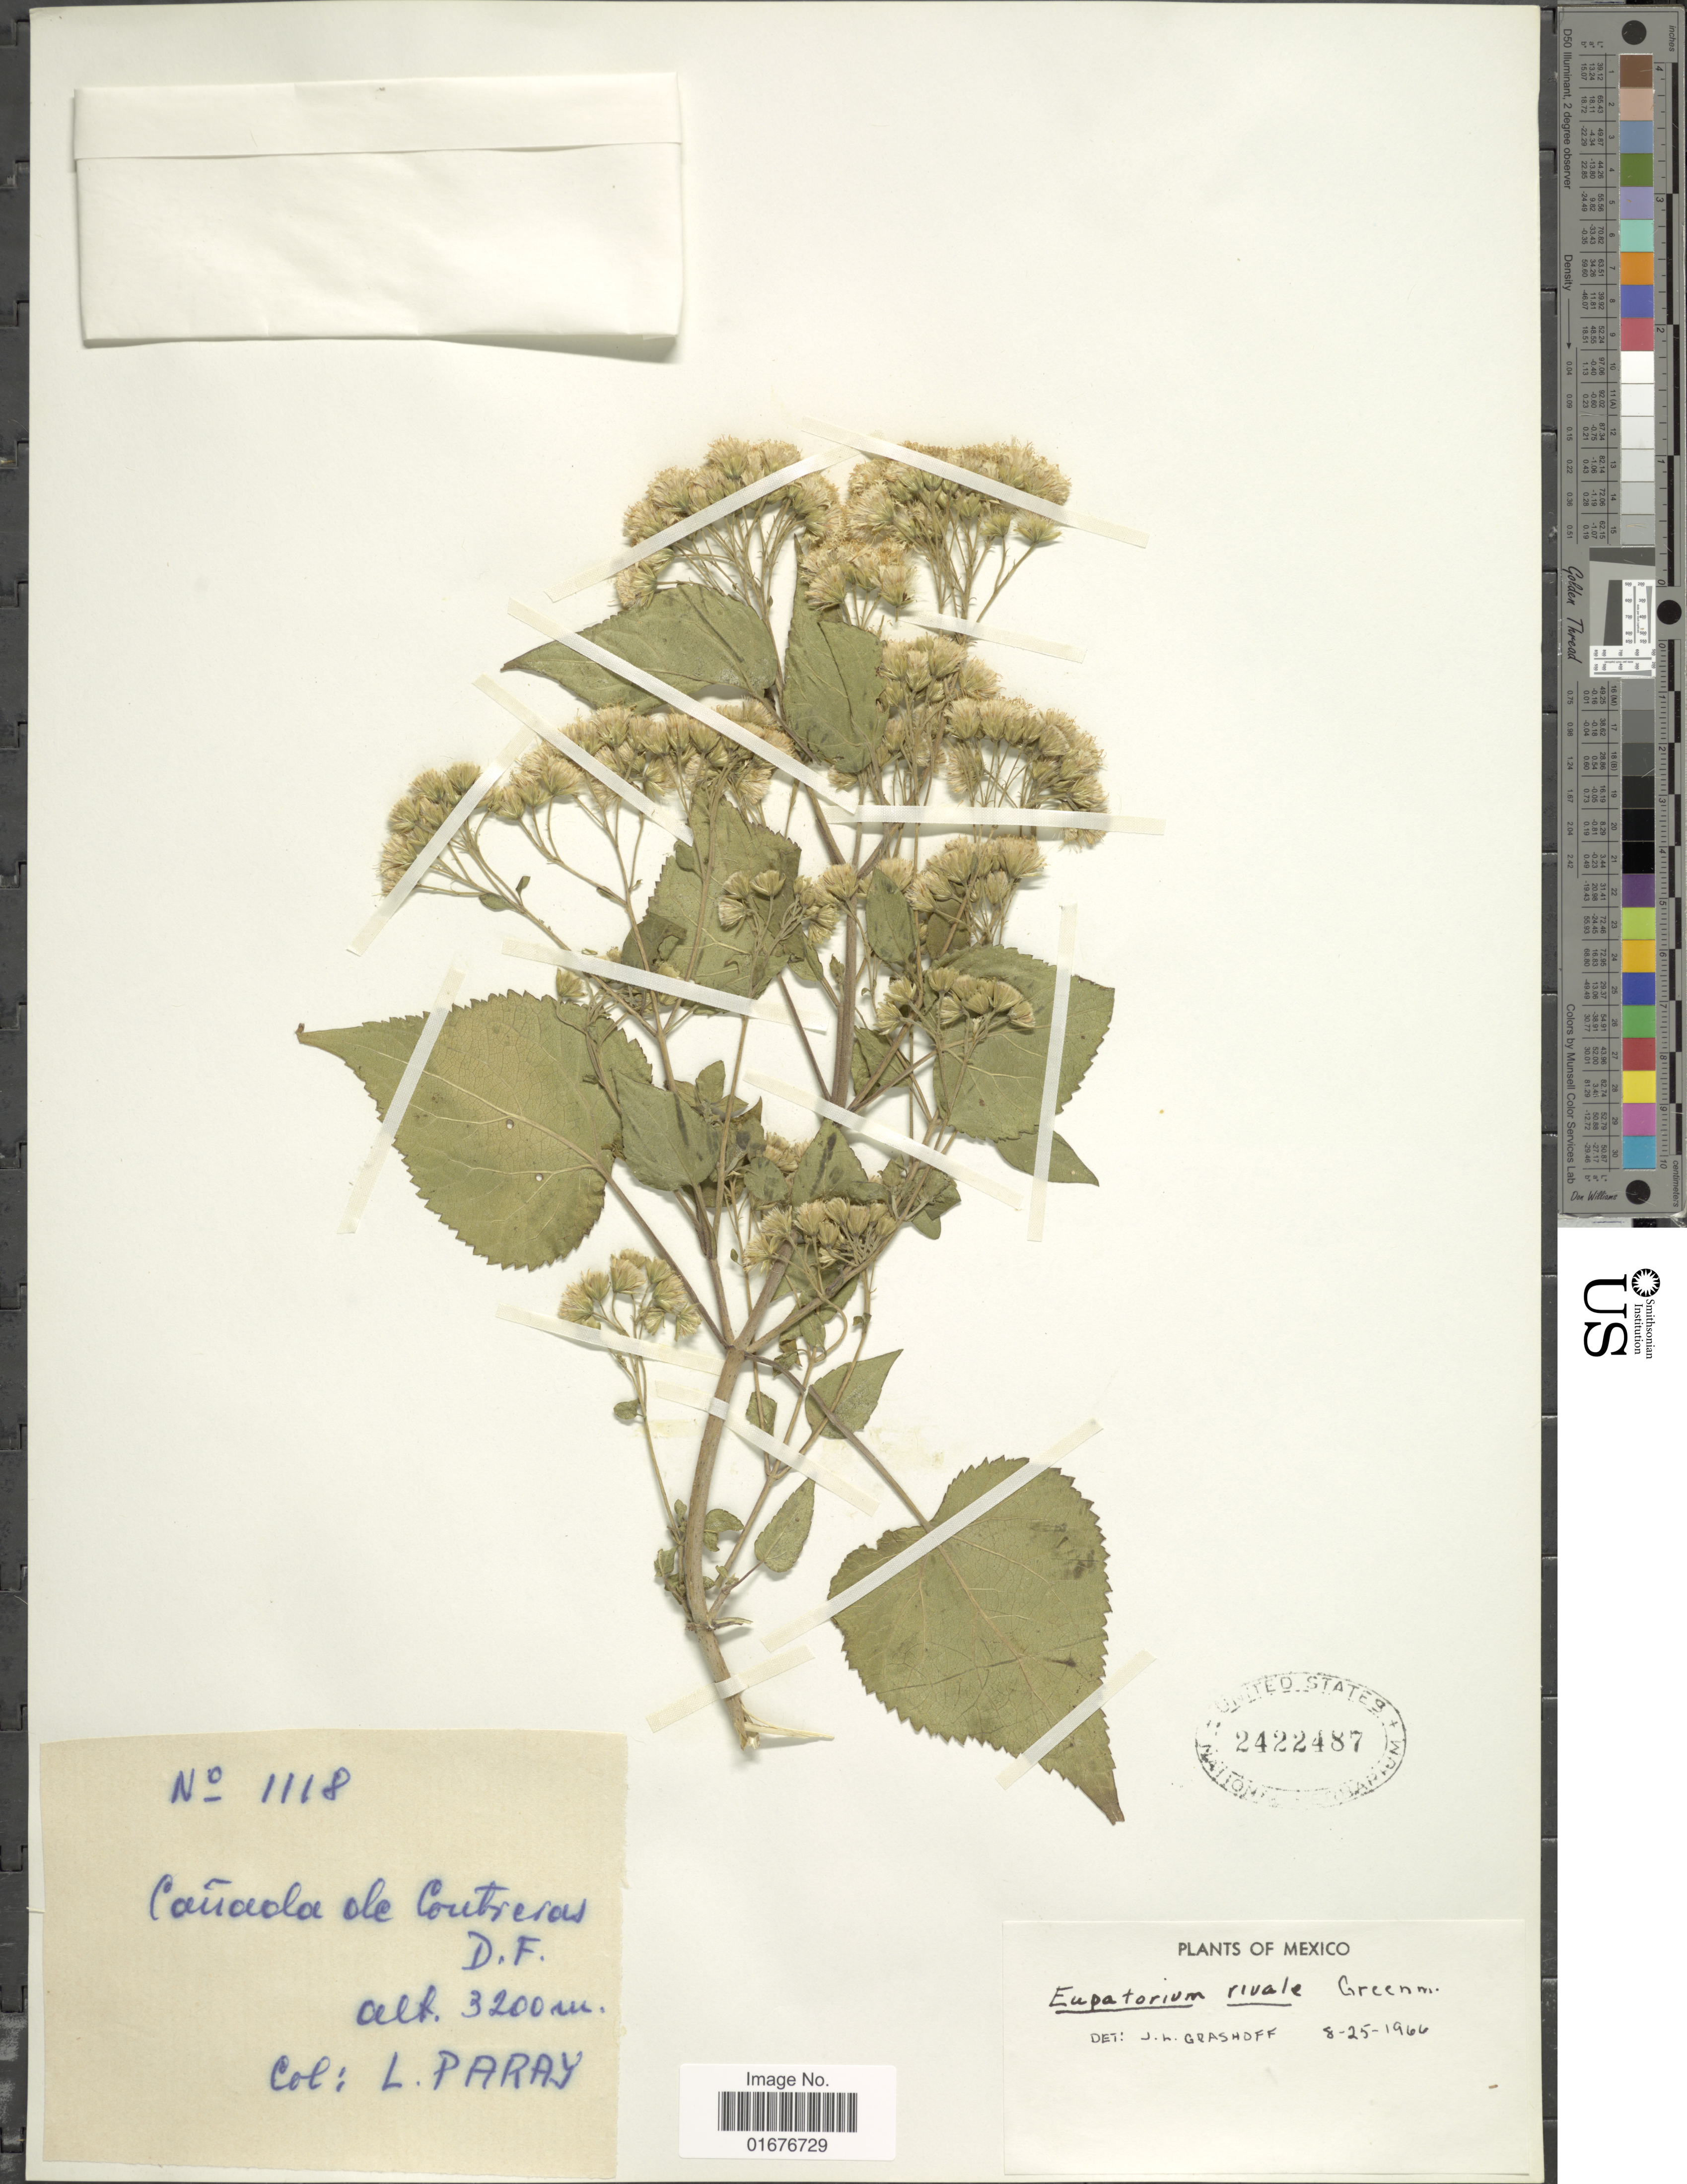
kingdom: Plantae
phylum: Tracheophyta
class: Magnoliopsida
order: Asterales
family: Asteraceae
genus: Ageratina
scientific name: Ageratina rivalis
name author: (Greenm.) R.M. King & H. Rob.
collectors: L. Paray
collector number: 1118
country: Mexico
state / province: Distrito Federal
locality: Cañada de Contreras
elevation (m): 3200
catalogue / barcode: US 2422487